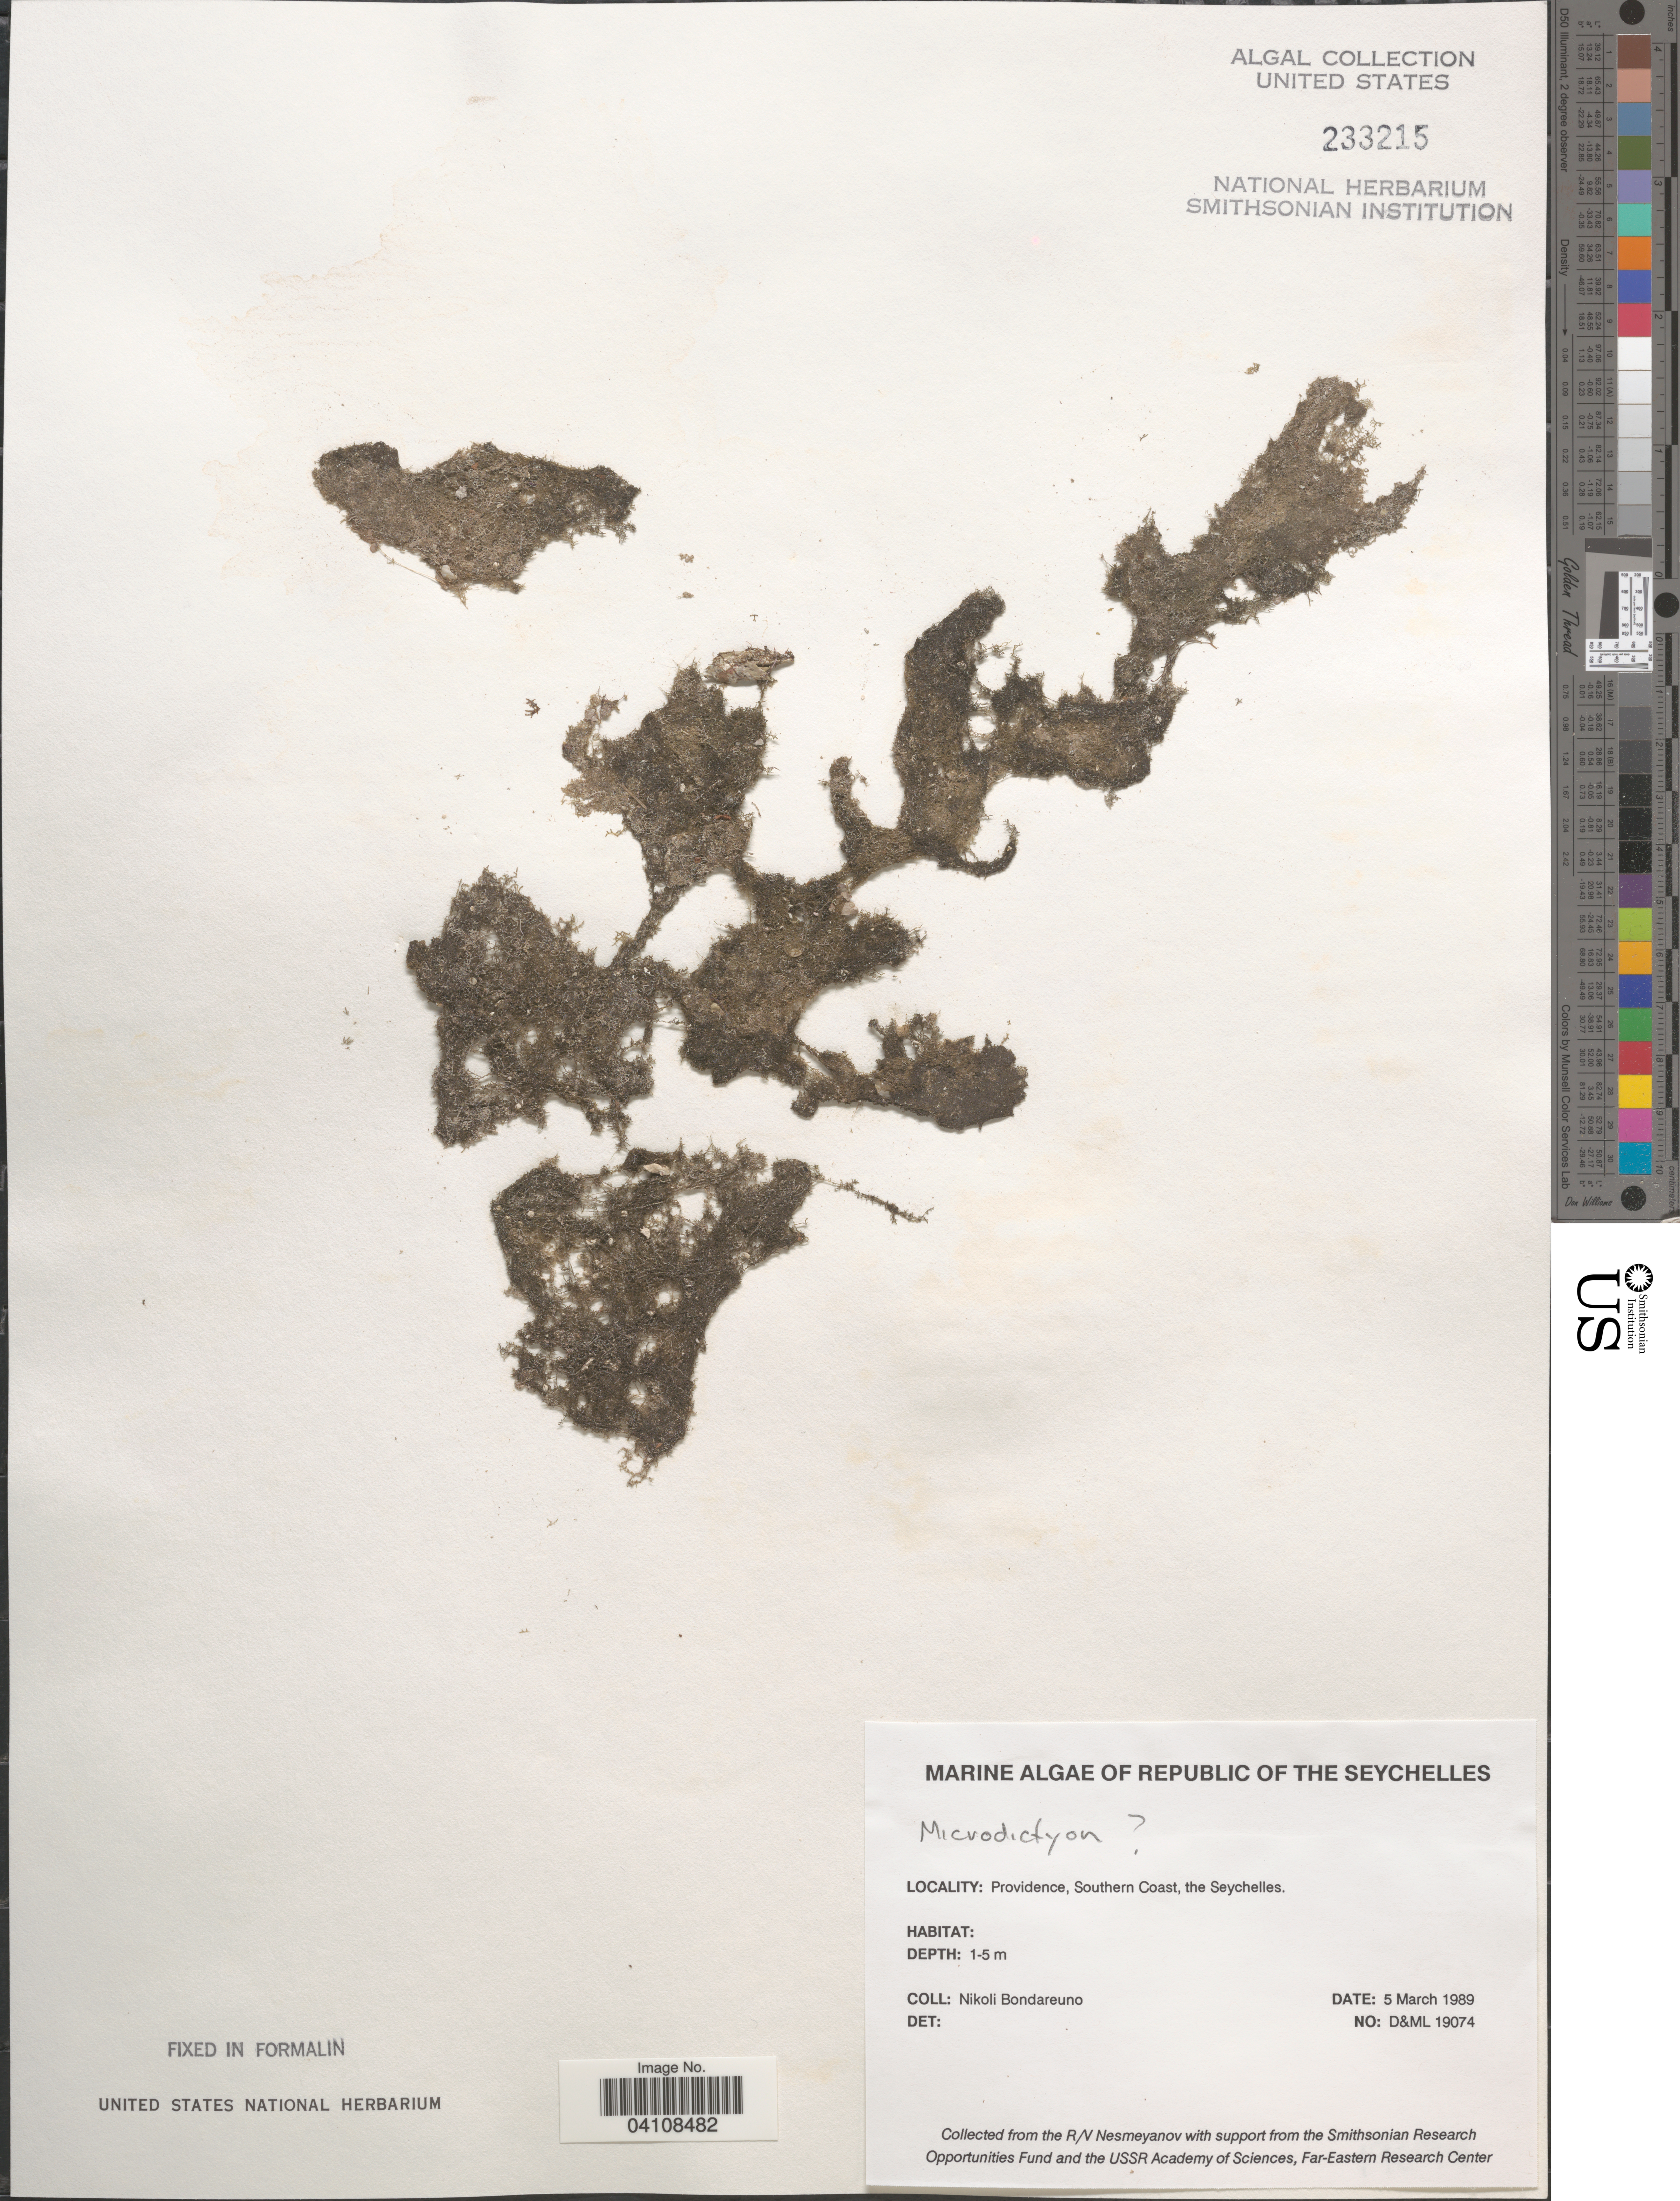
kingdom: Plantae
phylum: Chlorophyta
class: Ulvophyceae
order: Cladophorales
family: Anadyomenaceae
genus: Microdictyon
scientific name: Microdictyon sp.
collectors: N. Bondareuno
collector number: D&ML19074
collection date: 1989-03-05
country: Seychelles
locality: Republic of The Seychelles. Providence, Southern Coast.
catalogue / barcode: US 233215